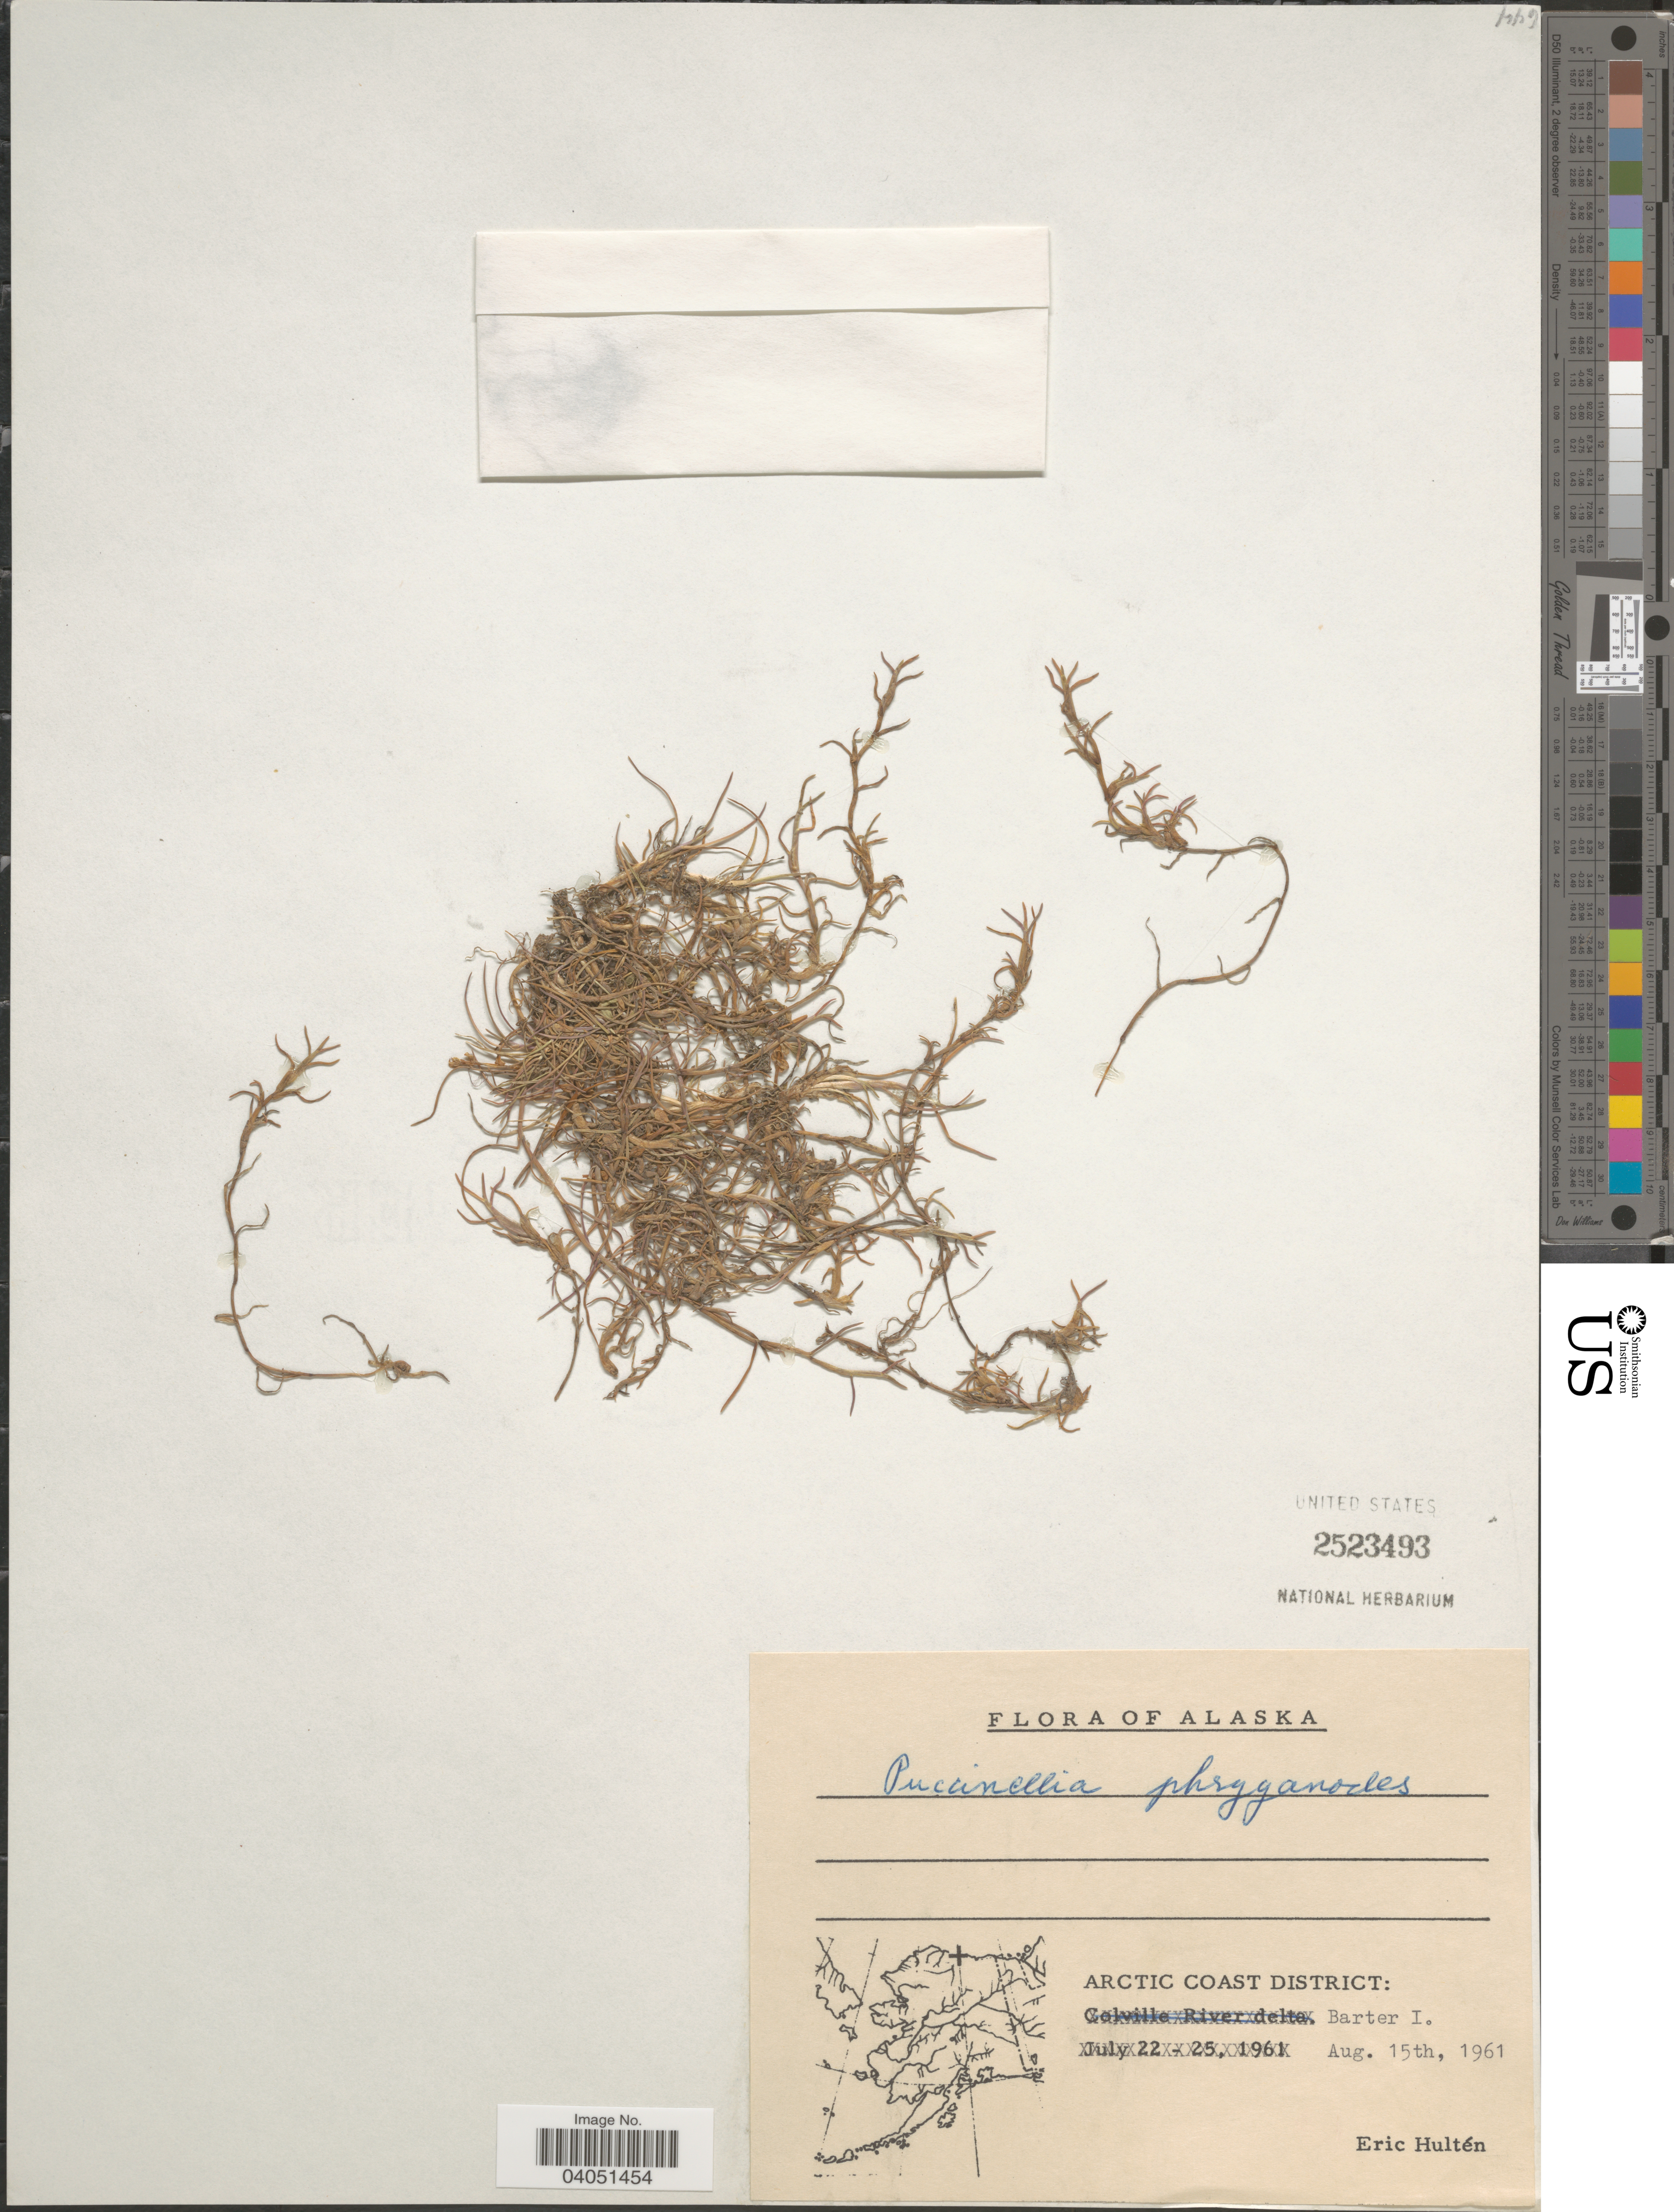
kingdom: Plantae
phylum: Tracheophyta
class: Liliopsida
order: Poales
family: Poaceae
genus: Puccinellia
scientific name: Puccinellia phryganodes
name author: (Trin.) Scribn. & Merr.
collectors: E. G. Hultén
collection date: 1961-08-15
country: United States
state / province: Alaska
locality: Arctic Coast District: Barter I.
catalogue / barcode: US 2523493